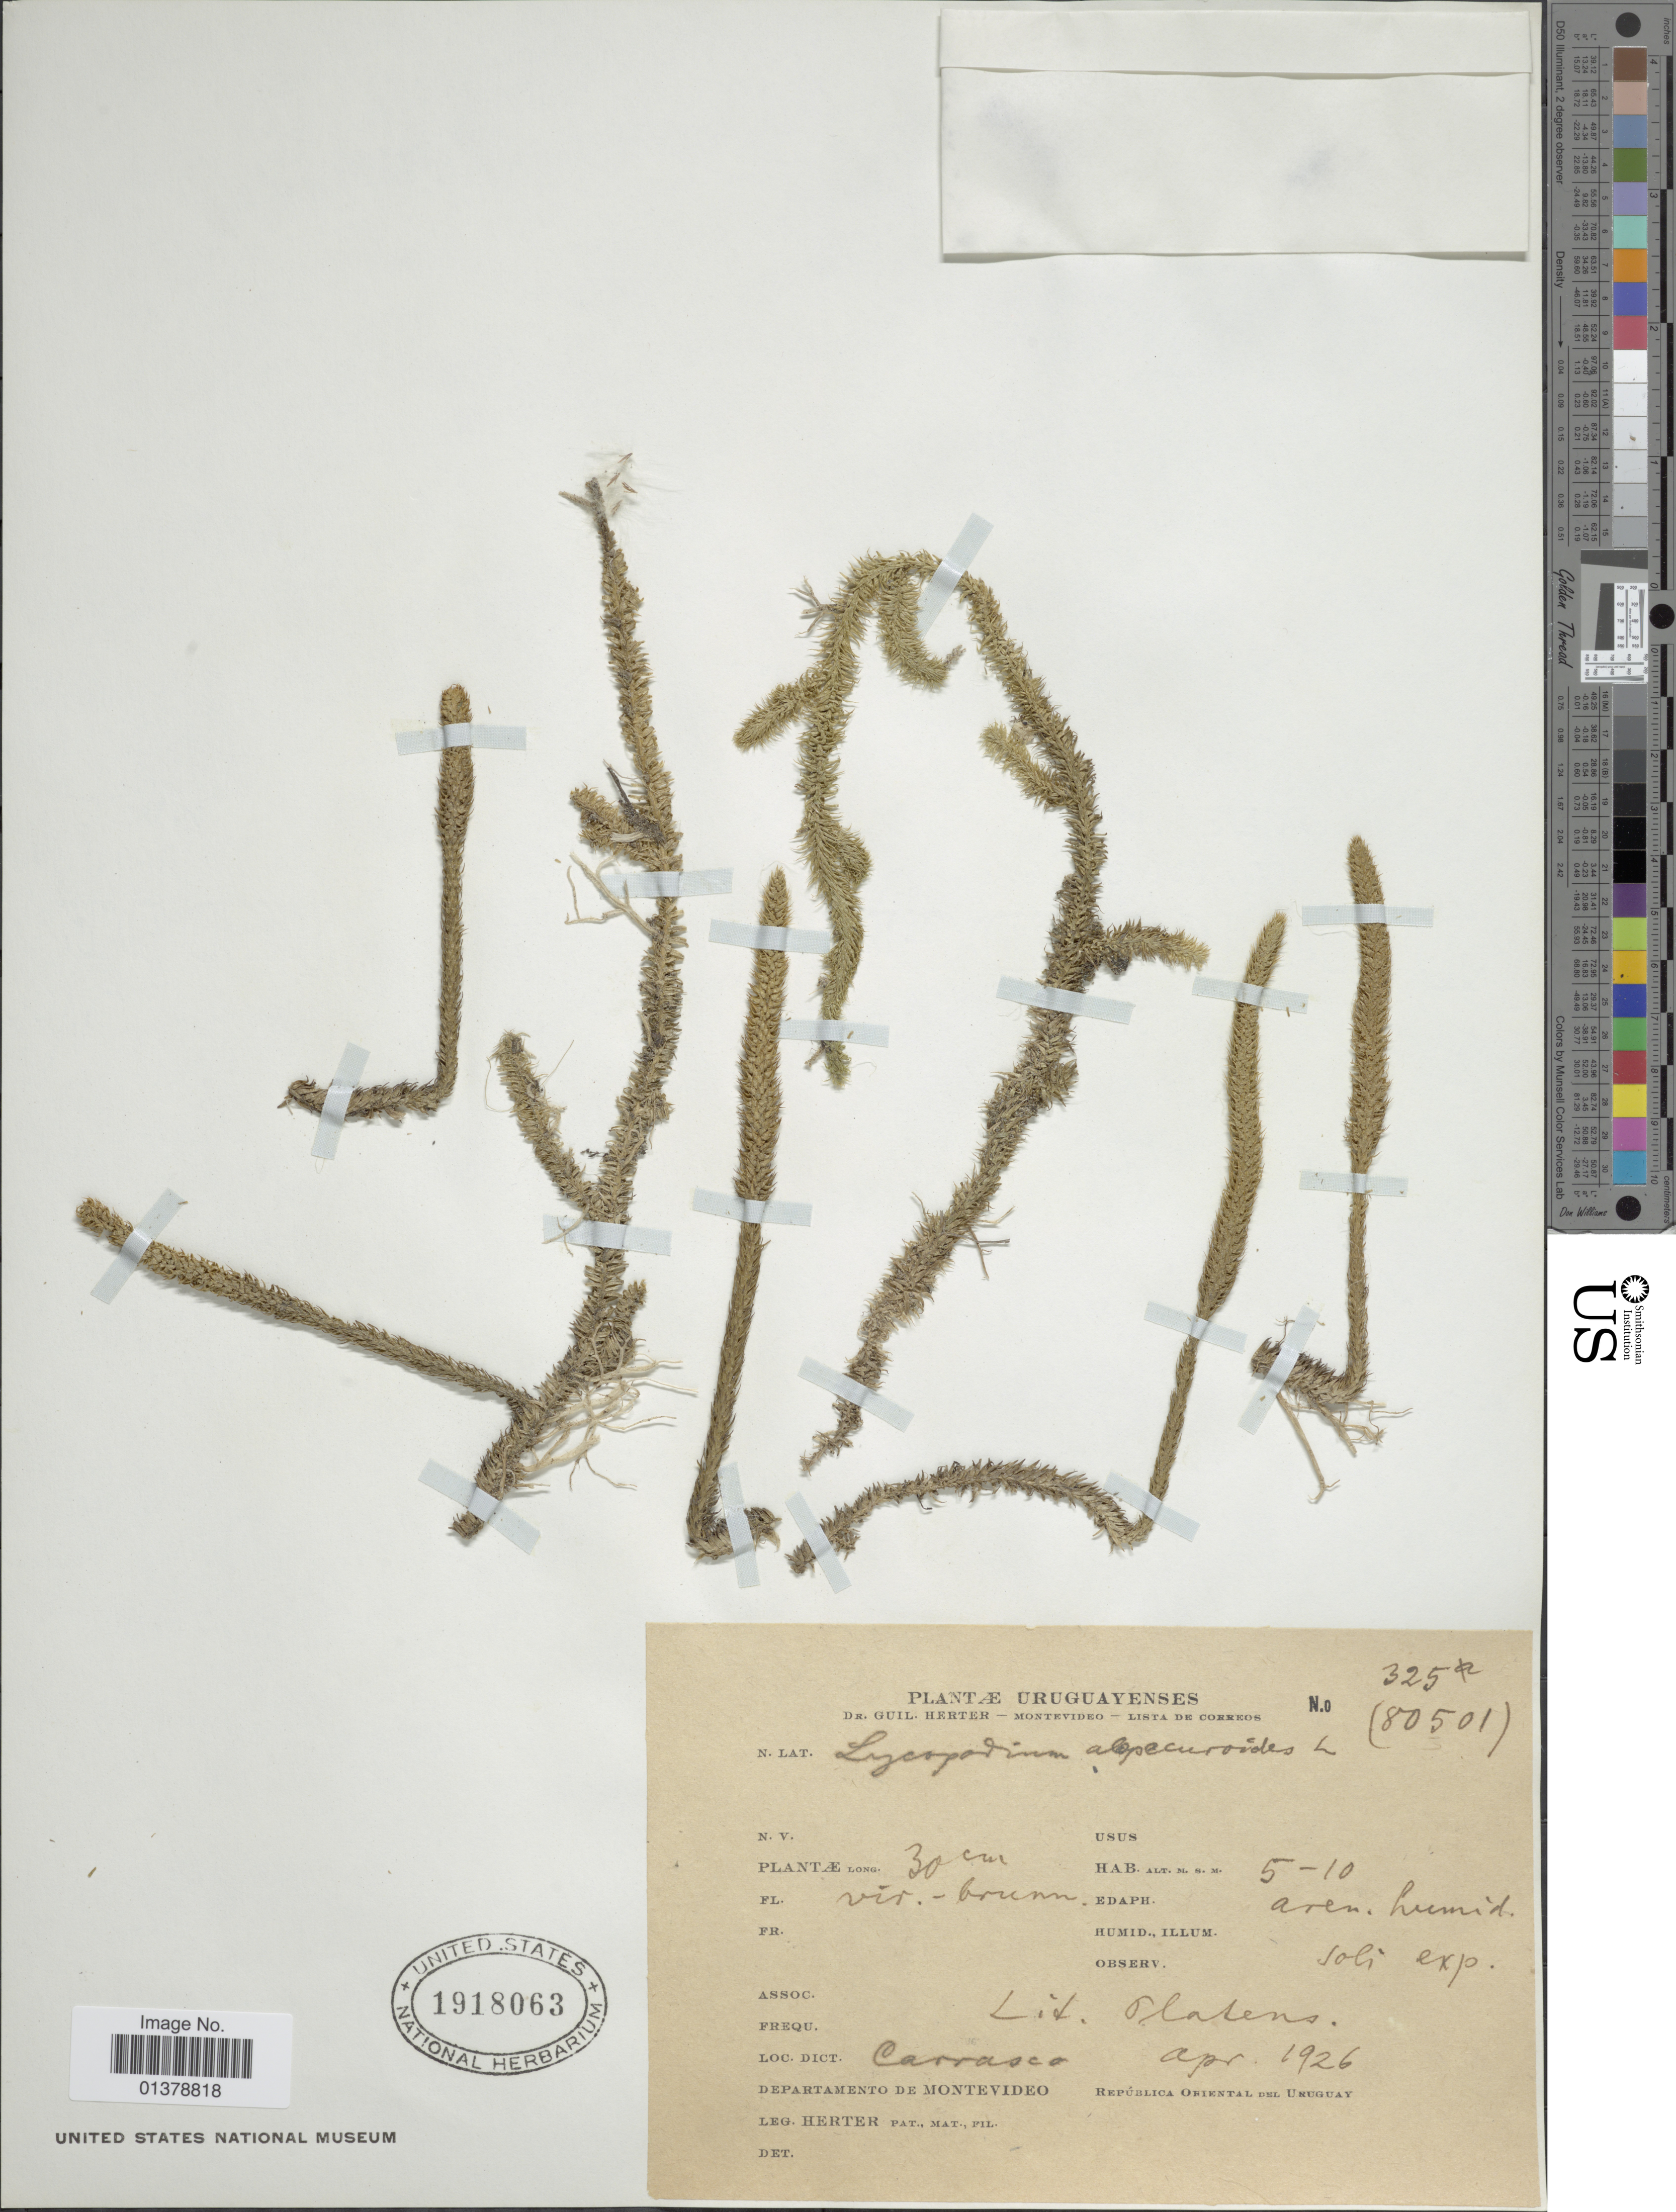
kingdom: Plantae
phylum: Tracheophyta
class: Lycopodiopsida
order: Lycopodiales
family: Lycopodiaceae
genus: Lycopodiella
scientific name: Lycopodiella alopecuroides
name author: (L.) Cranfill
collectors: W. G. Herter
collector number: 325(80501)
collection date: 1926-04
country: Uruguay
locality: Carrasco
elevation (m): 5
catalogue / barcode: US 1918063